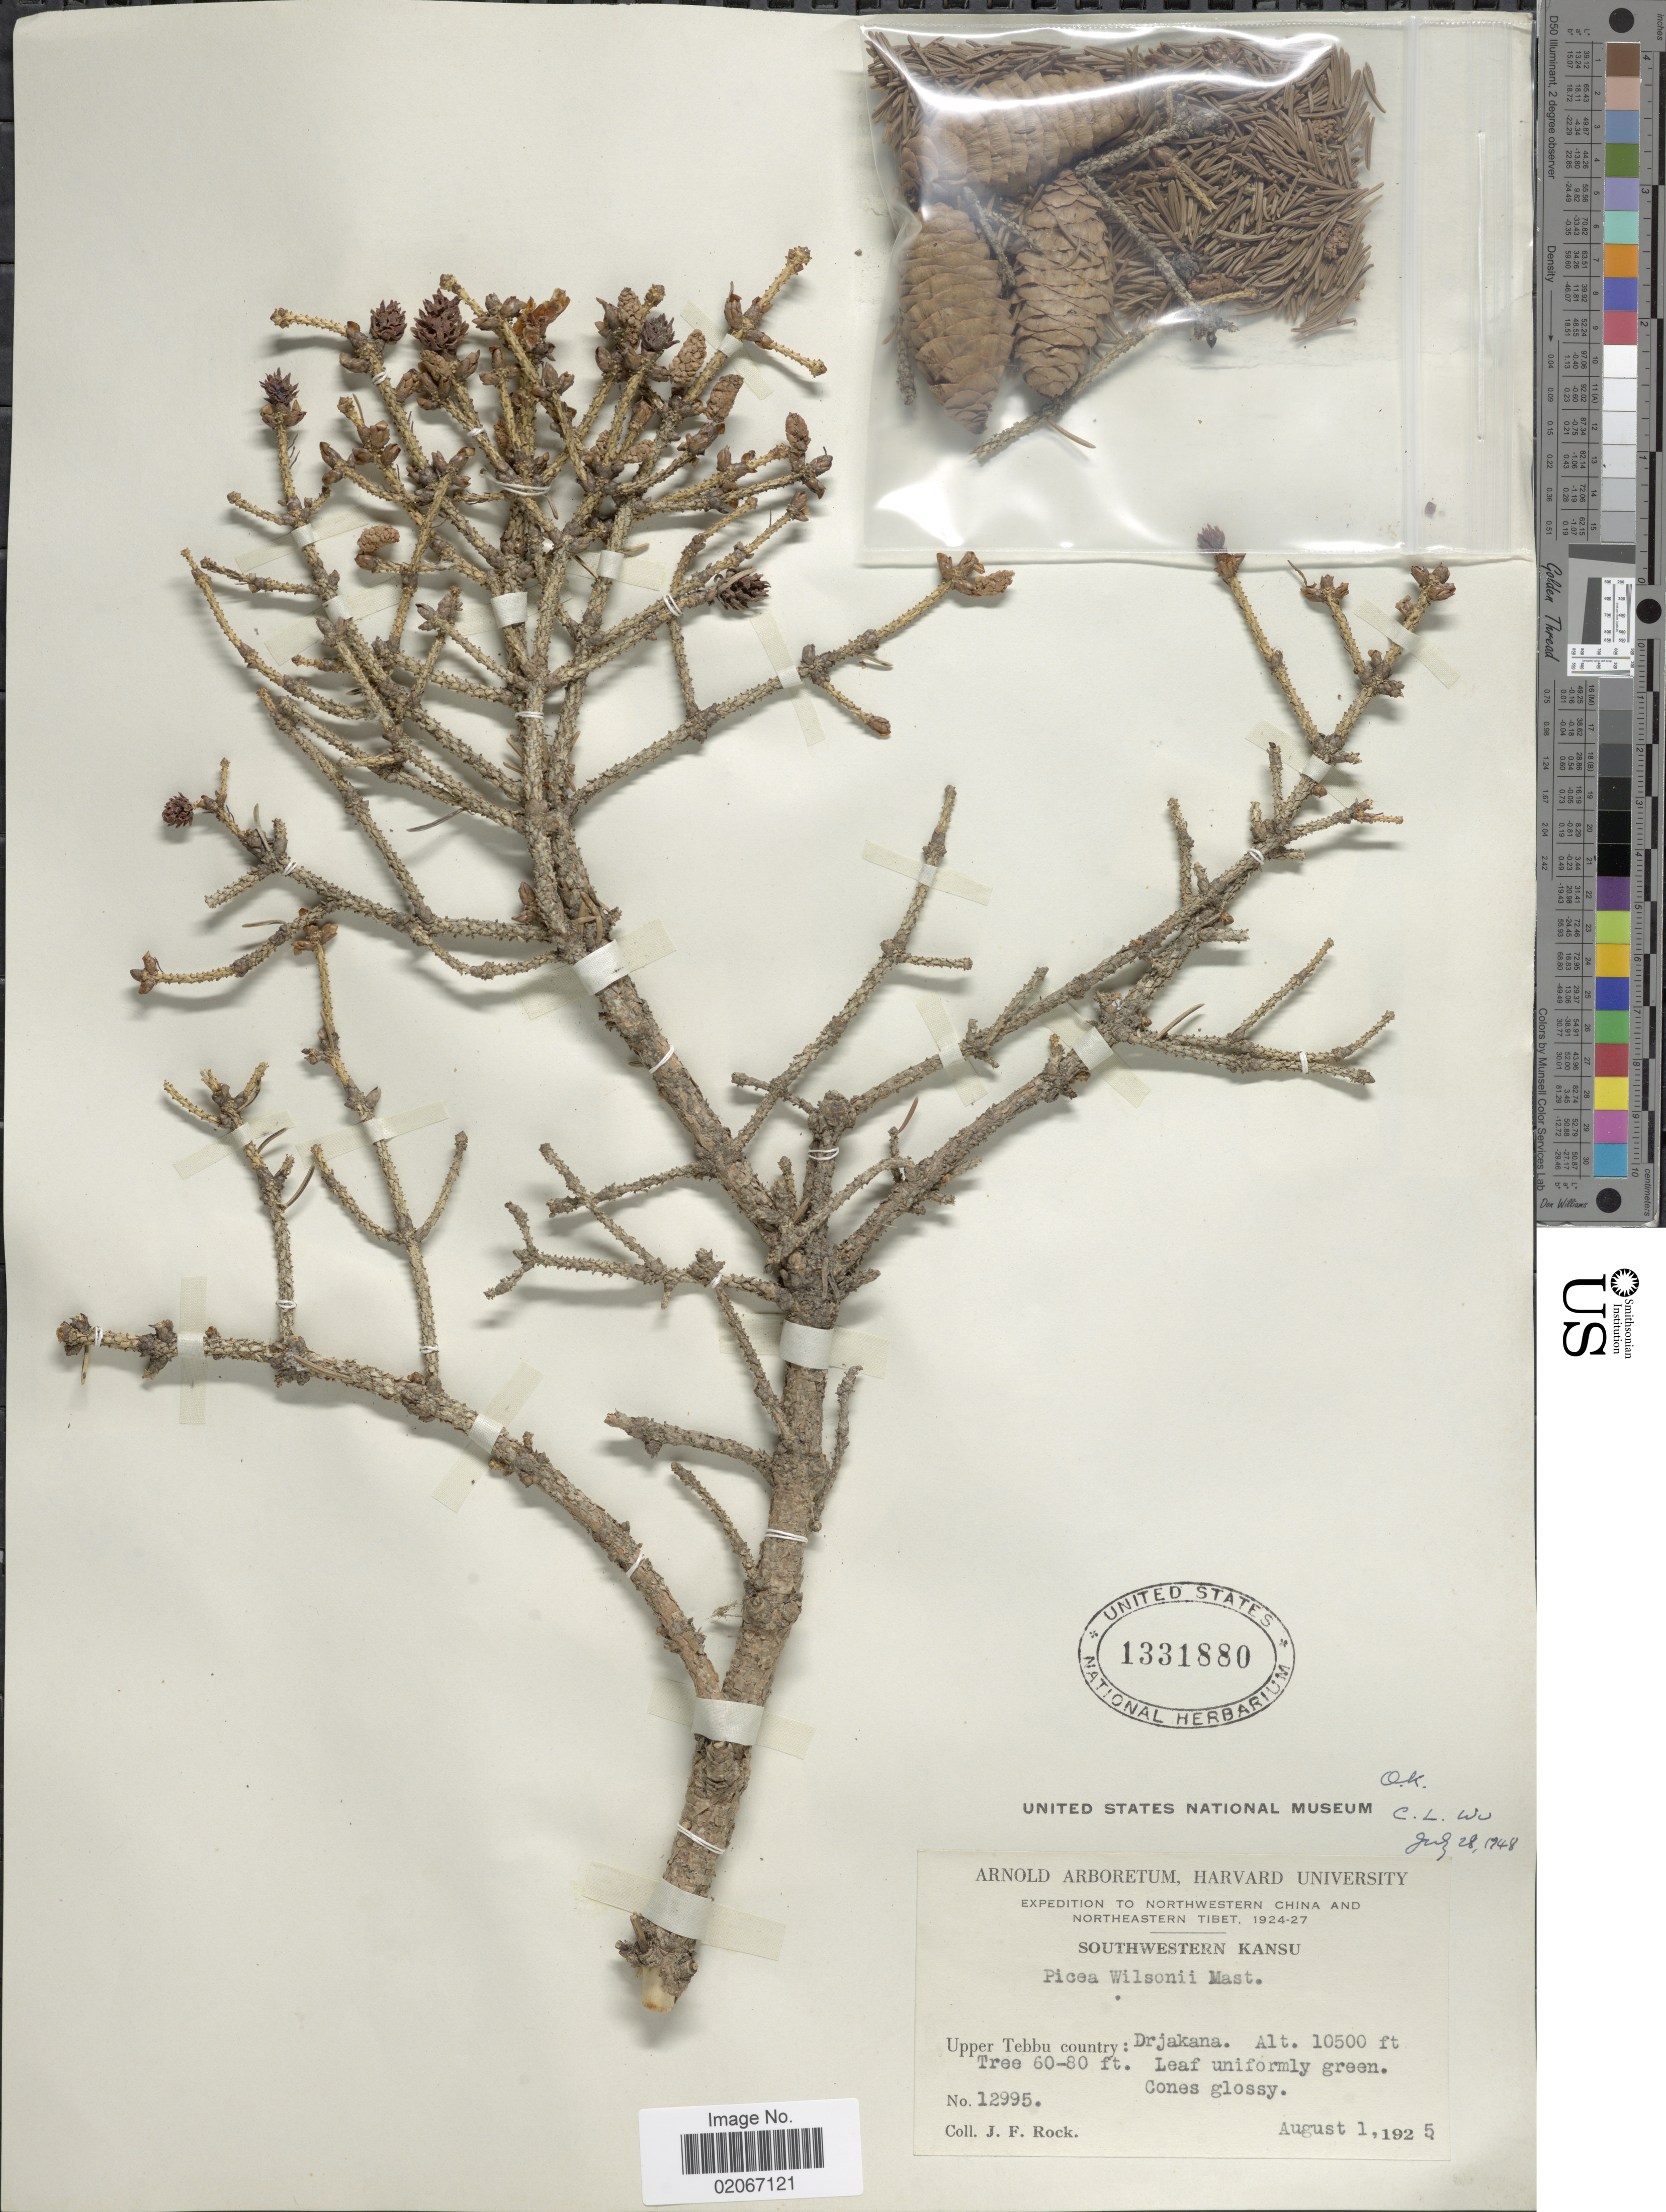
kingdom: Plantae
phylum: Tracheophyta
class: Pinopsida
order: Pinales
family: Pinaceae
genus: Picea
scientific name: Picea wilsonii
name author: Mast.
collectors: J. Rock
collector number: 12995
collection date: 1925-08-01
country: China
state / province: Gansu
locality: Northwestern China and Northeastern Tibet. Southwestern Kansu. Upper Tebbu country: Drjakana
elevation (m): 3200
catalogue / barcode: US 1331880